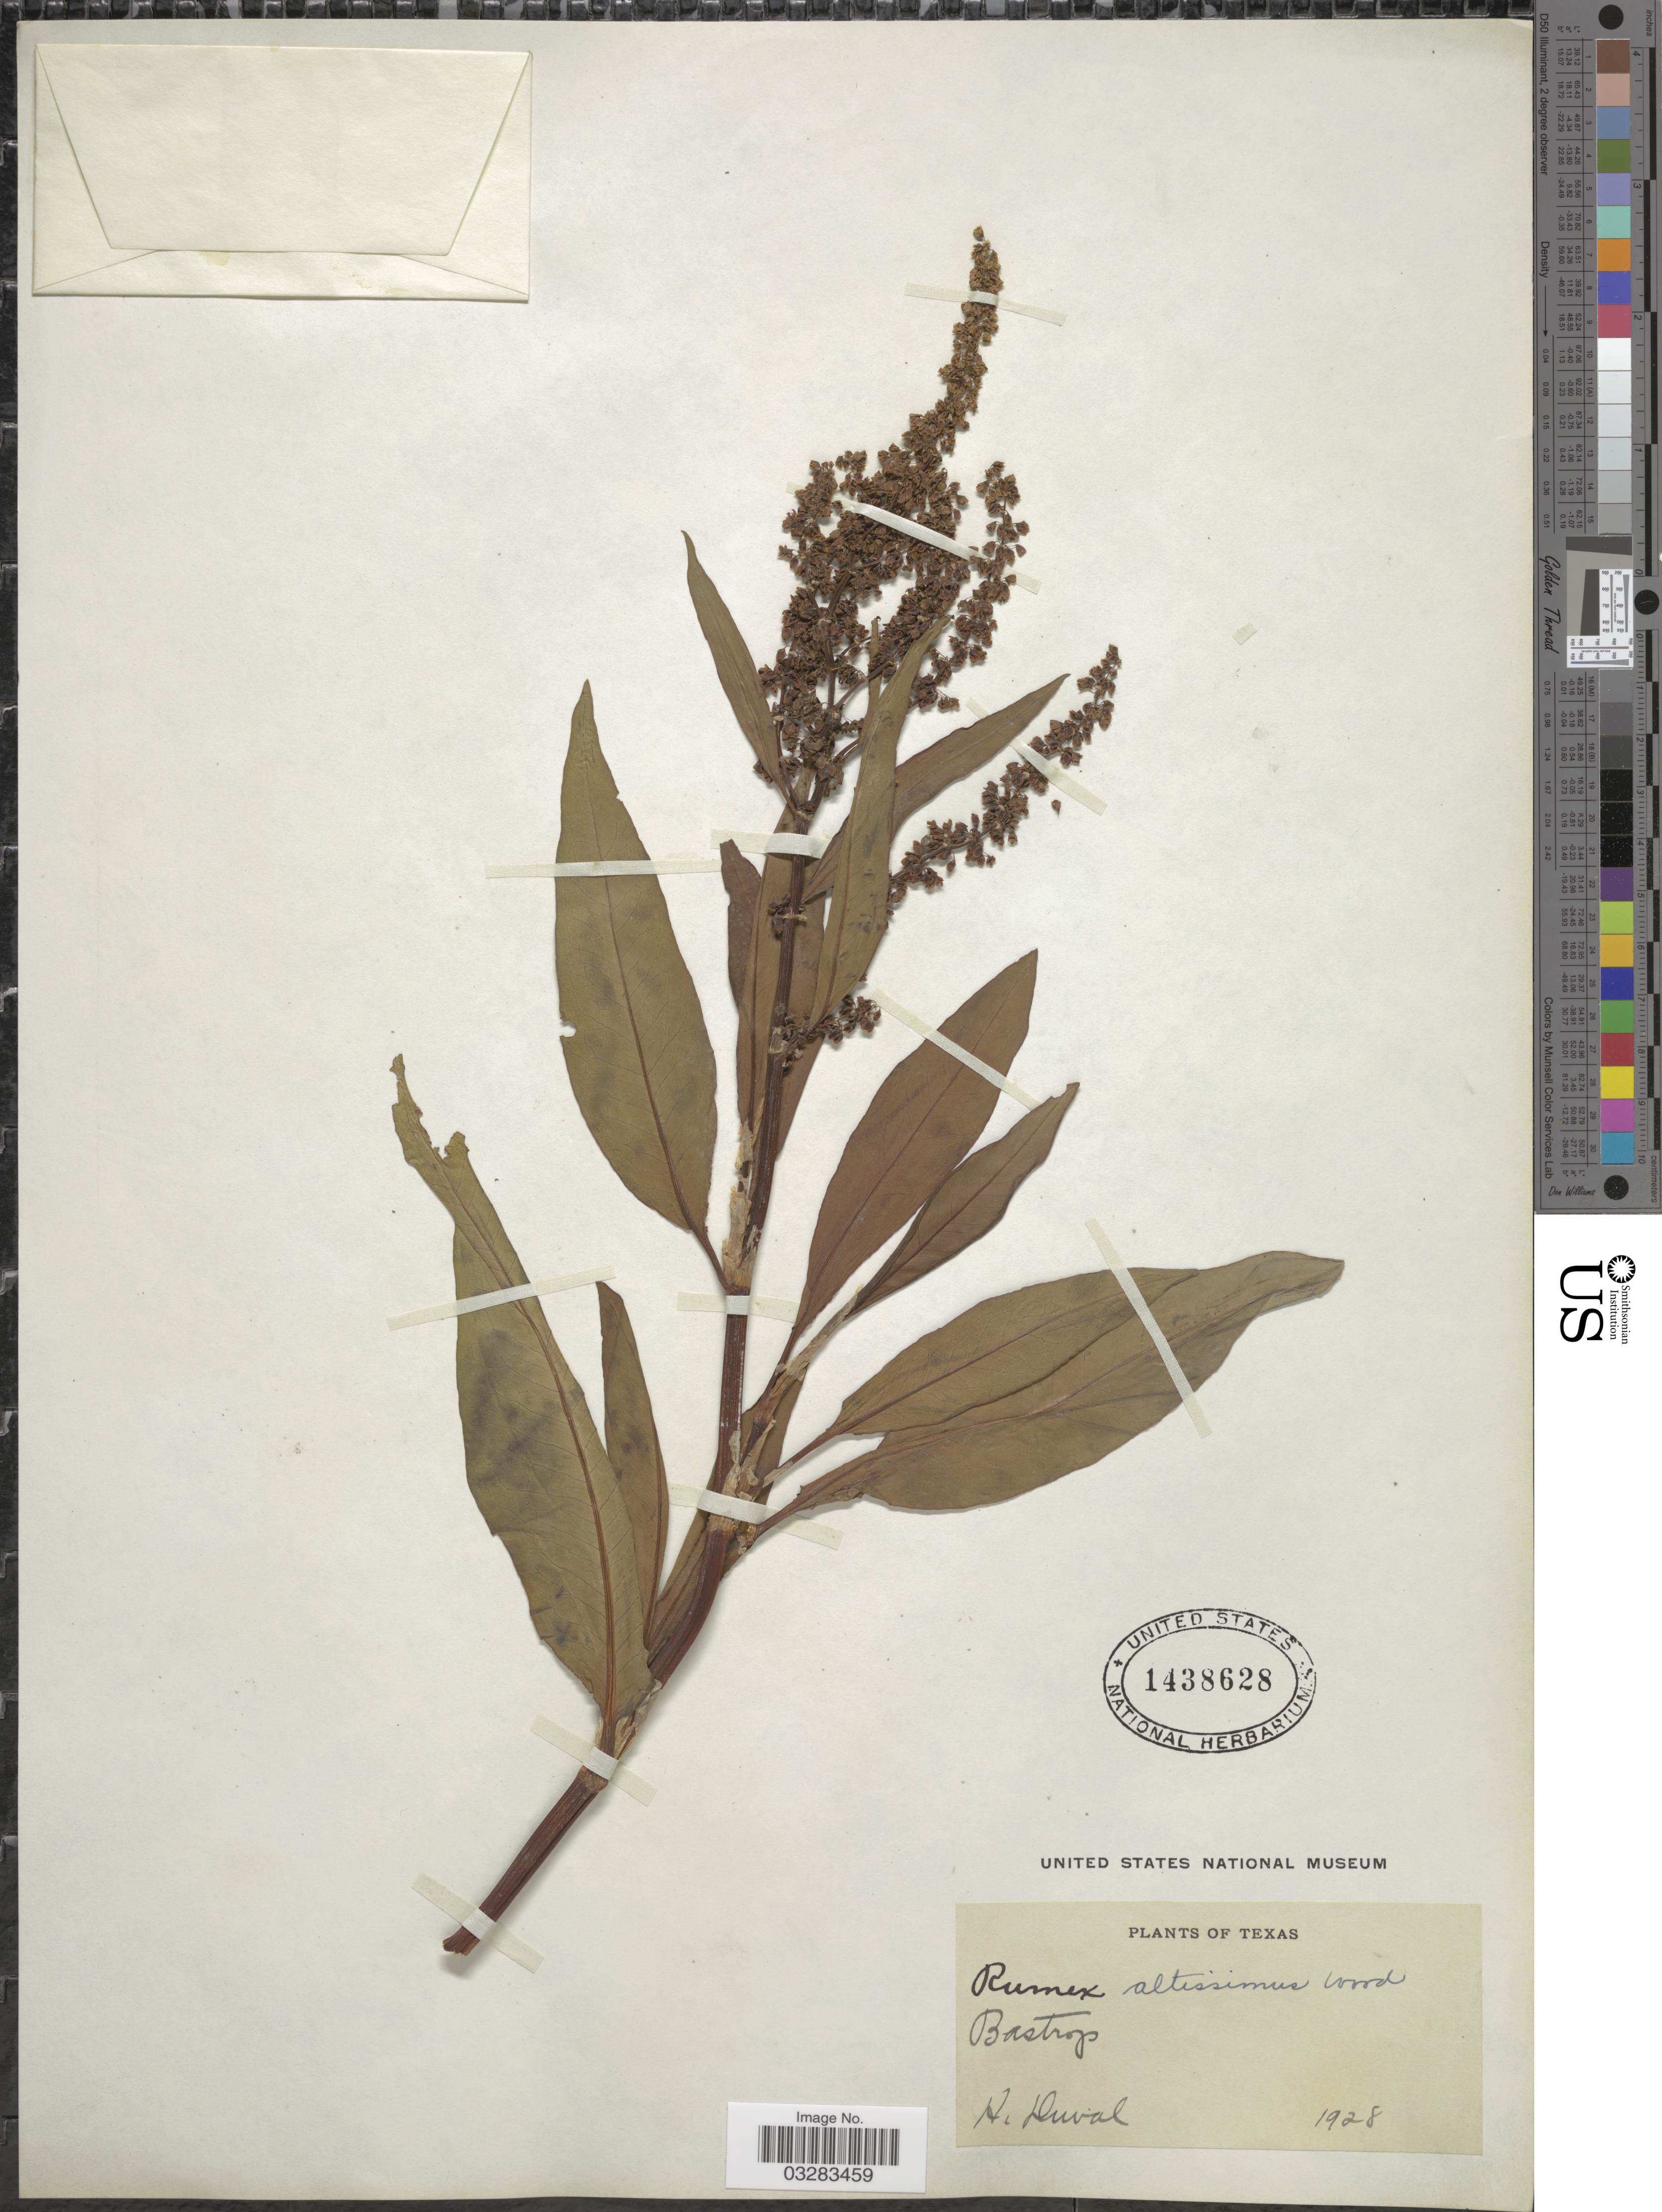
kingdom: Plantae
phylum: Tracheophyta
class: Magnoliopsida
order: Caryophyllales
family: Polygonaceae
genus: Rumex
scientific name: Rumex altissimus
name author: Alph. Wood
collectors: H. Duval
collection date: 1928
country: United States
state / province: Texas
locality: Bastrop.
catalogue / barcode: US 1438628